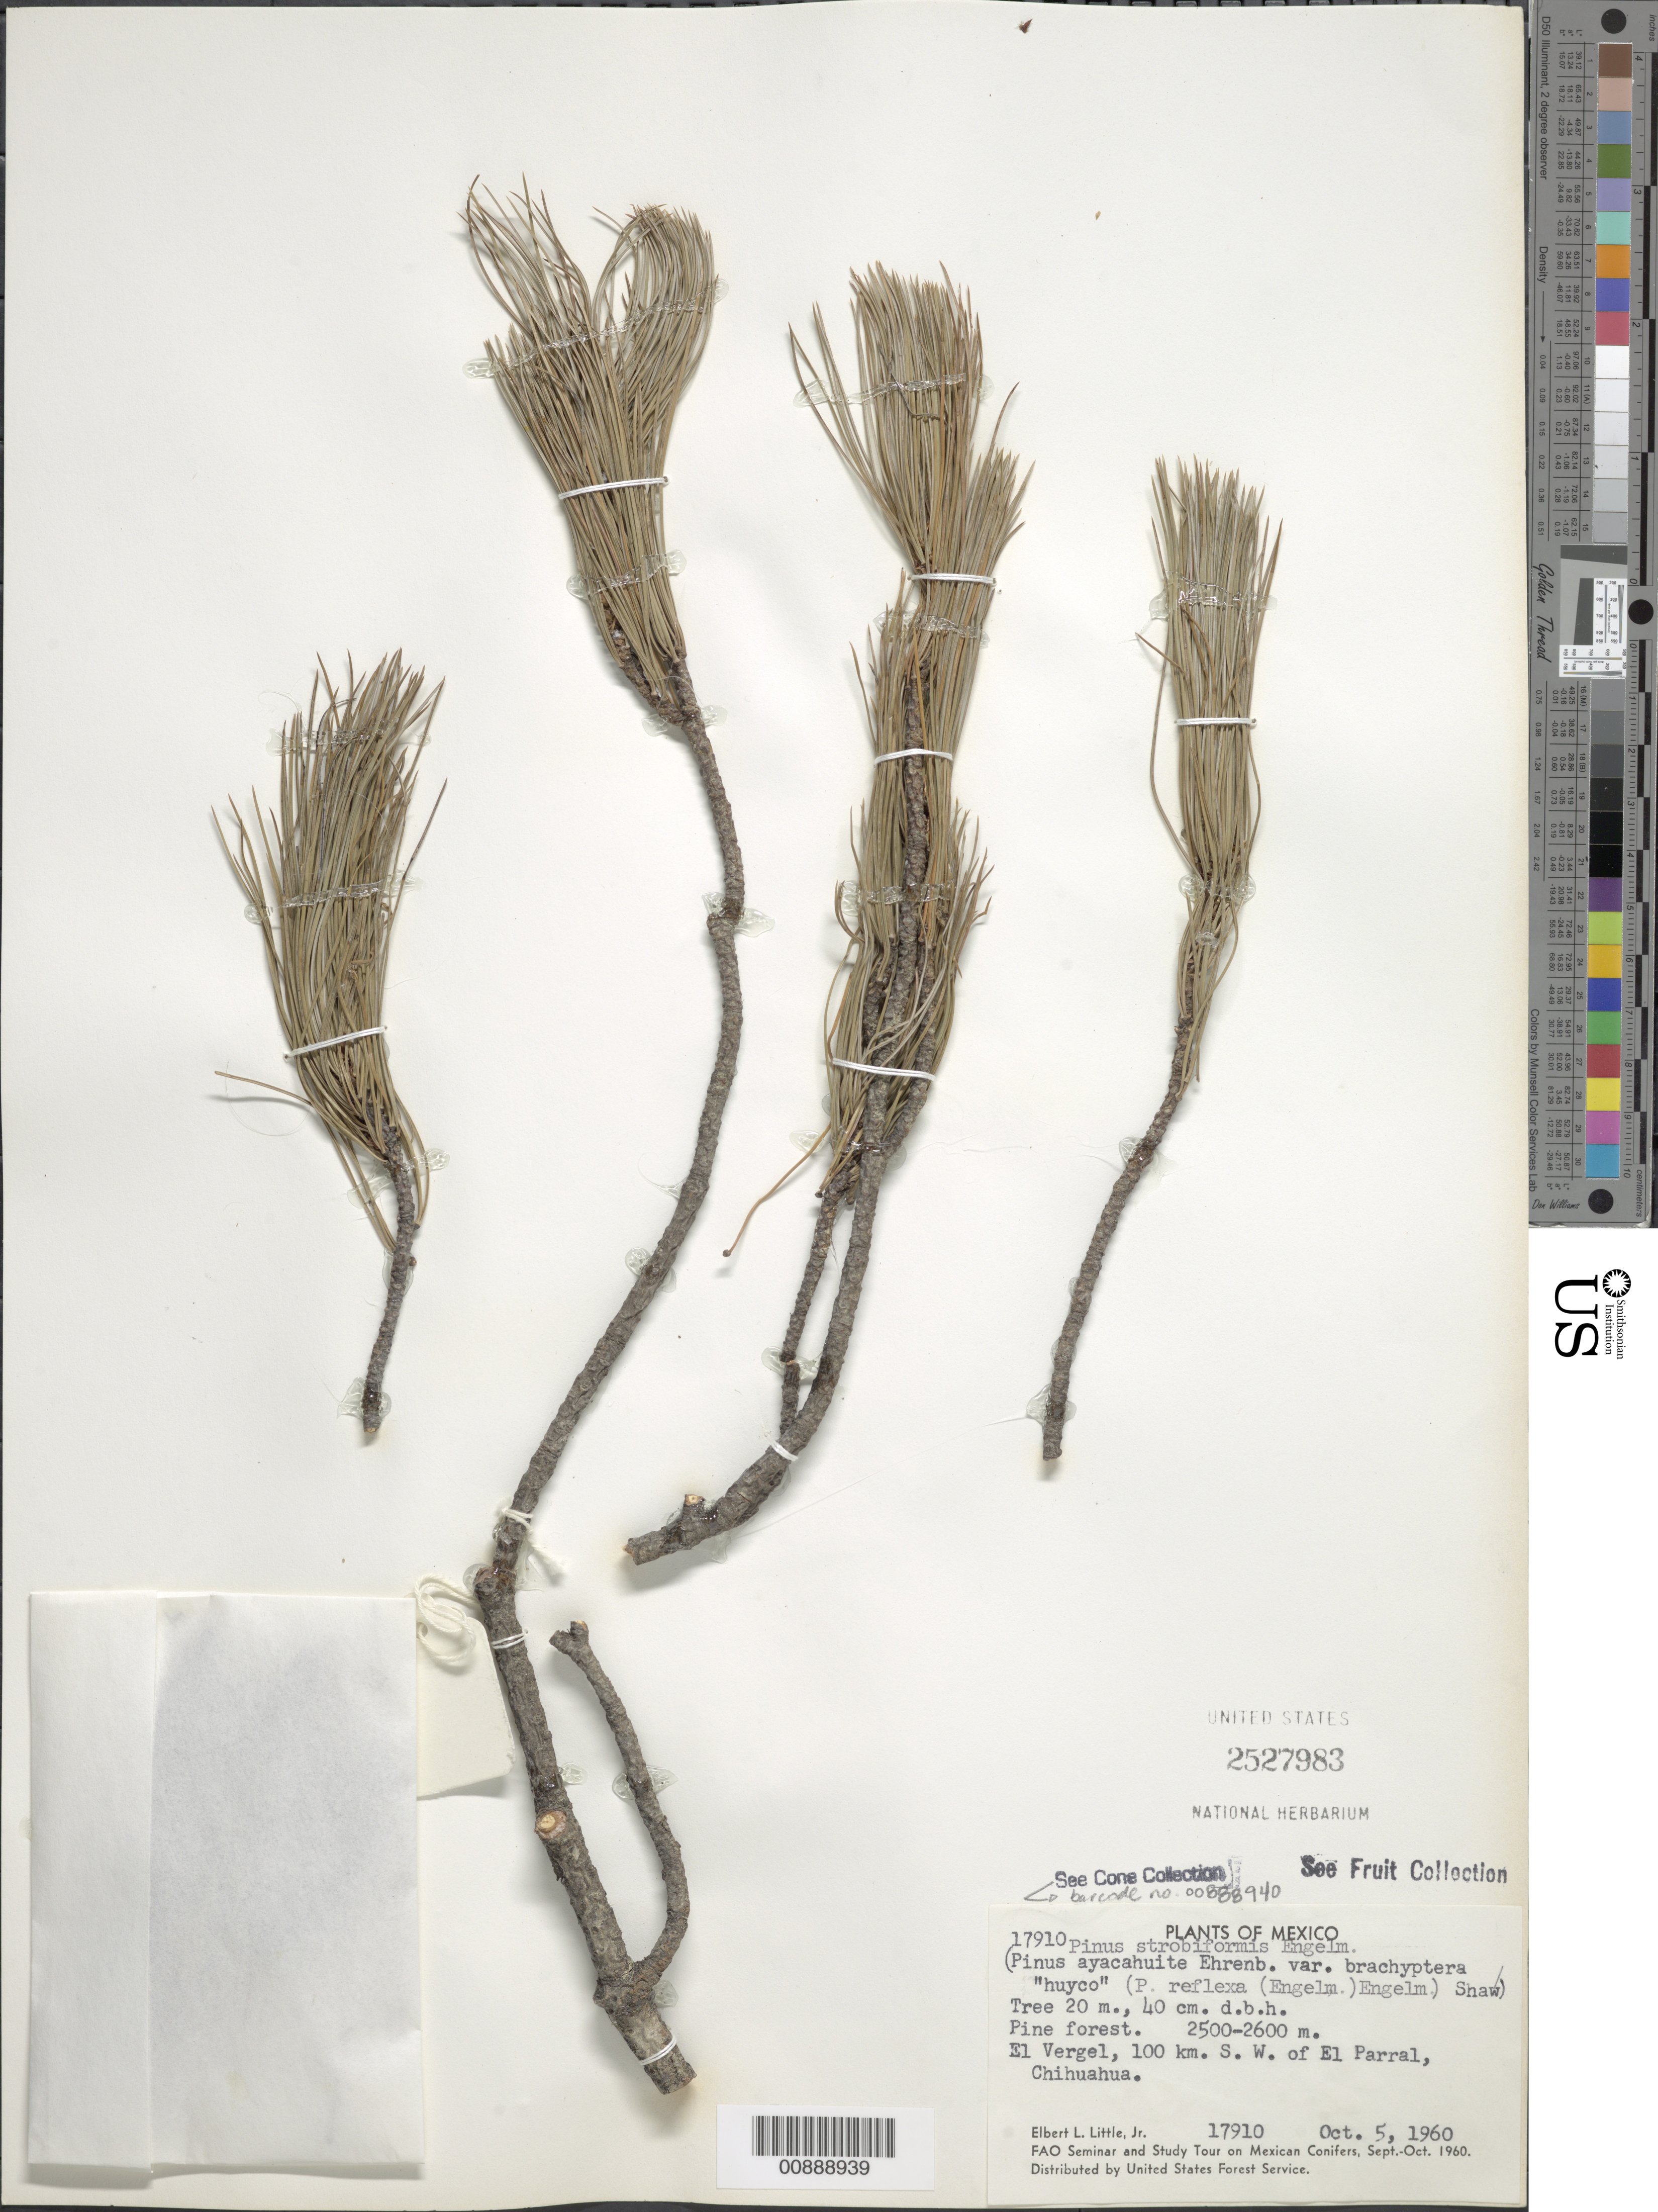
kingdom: Plantae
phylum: Tracheophyta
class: Pinopsida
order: Pinales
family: Pinaceae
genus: Pinus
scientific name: Pinus strobiformis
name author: Engelm.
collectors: E. L. Little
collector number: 17910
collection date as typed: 05 Oct 1960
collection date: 1960-10-05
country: Mexico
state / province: Chihuahua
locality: El Vergel, 100 km. SW of El Parral, Chihuahua.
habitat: Pine forest.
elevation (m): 2600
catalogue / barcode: US 2527983